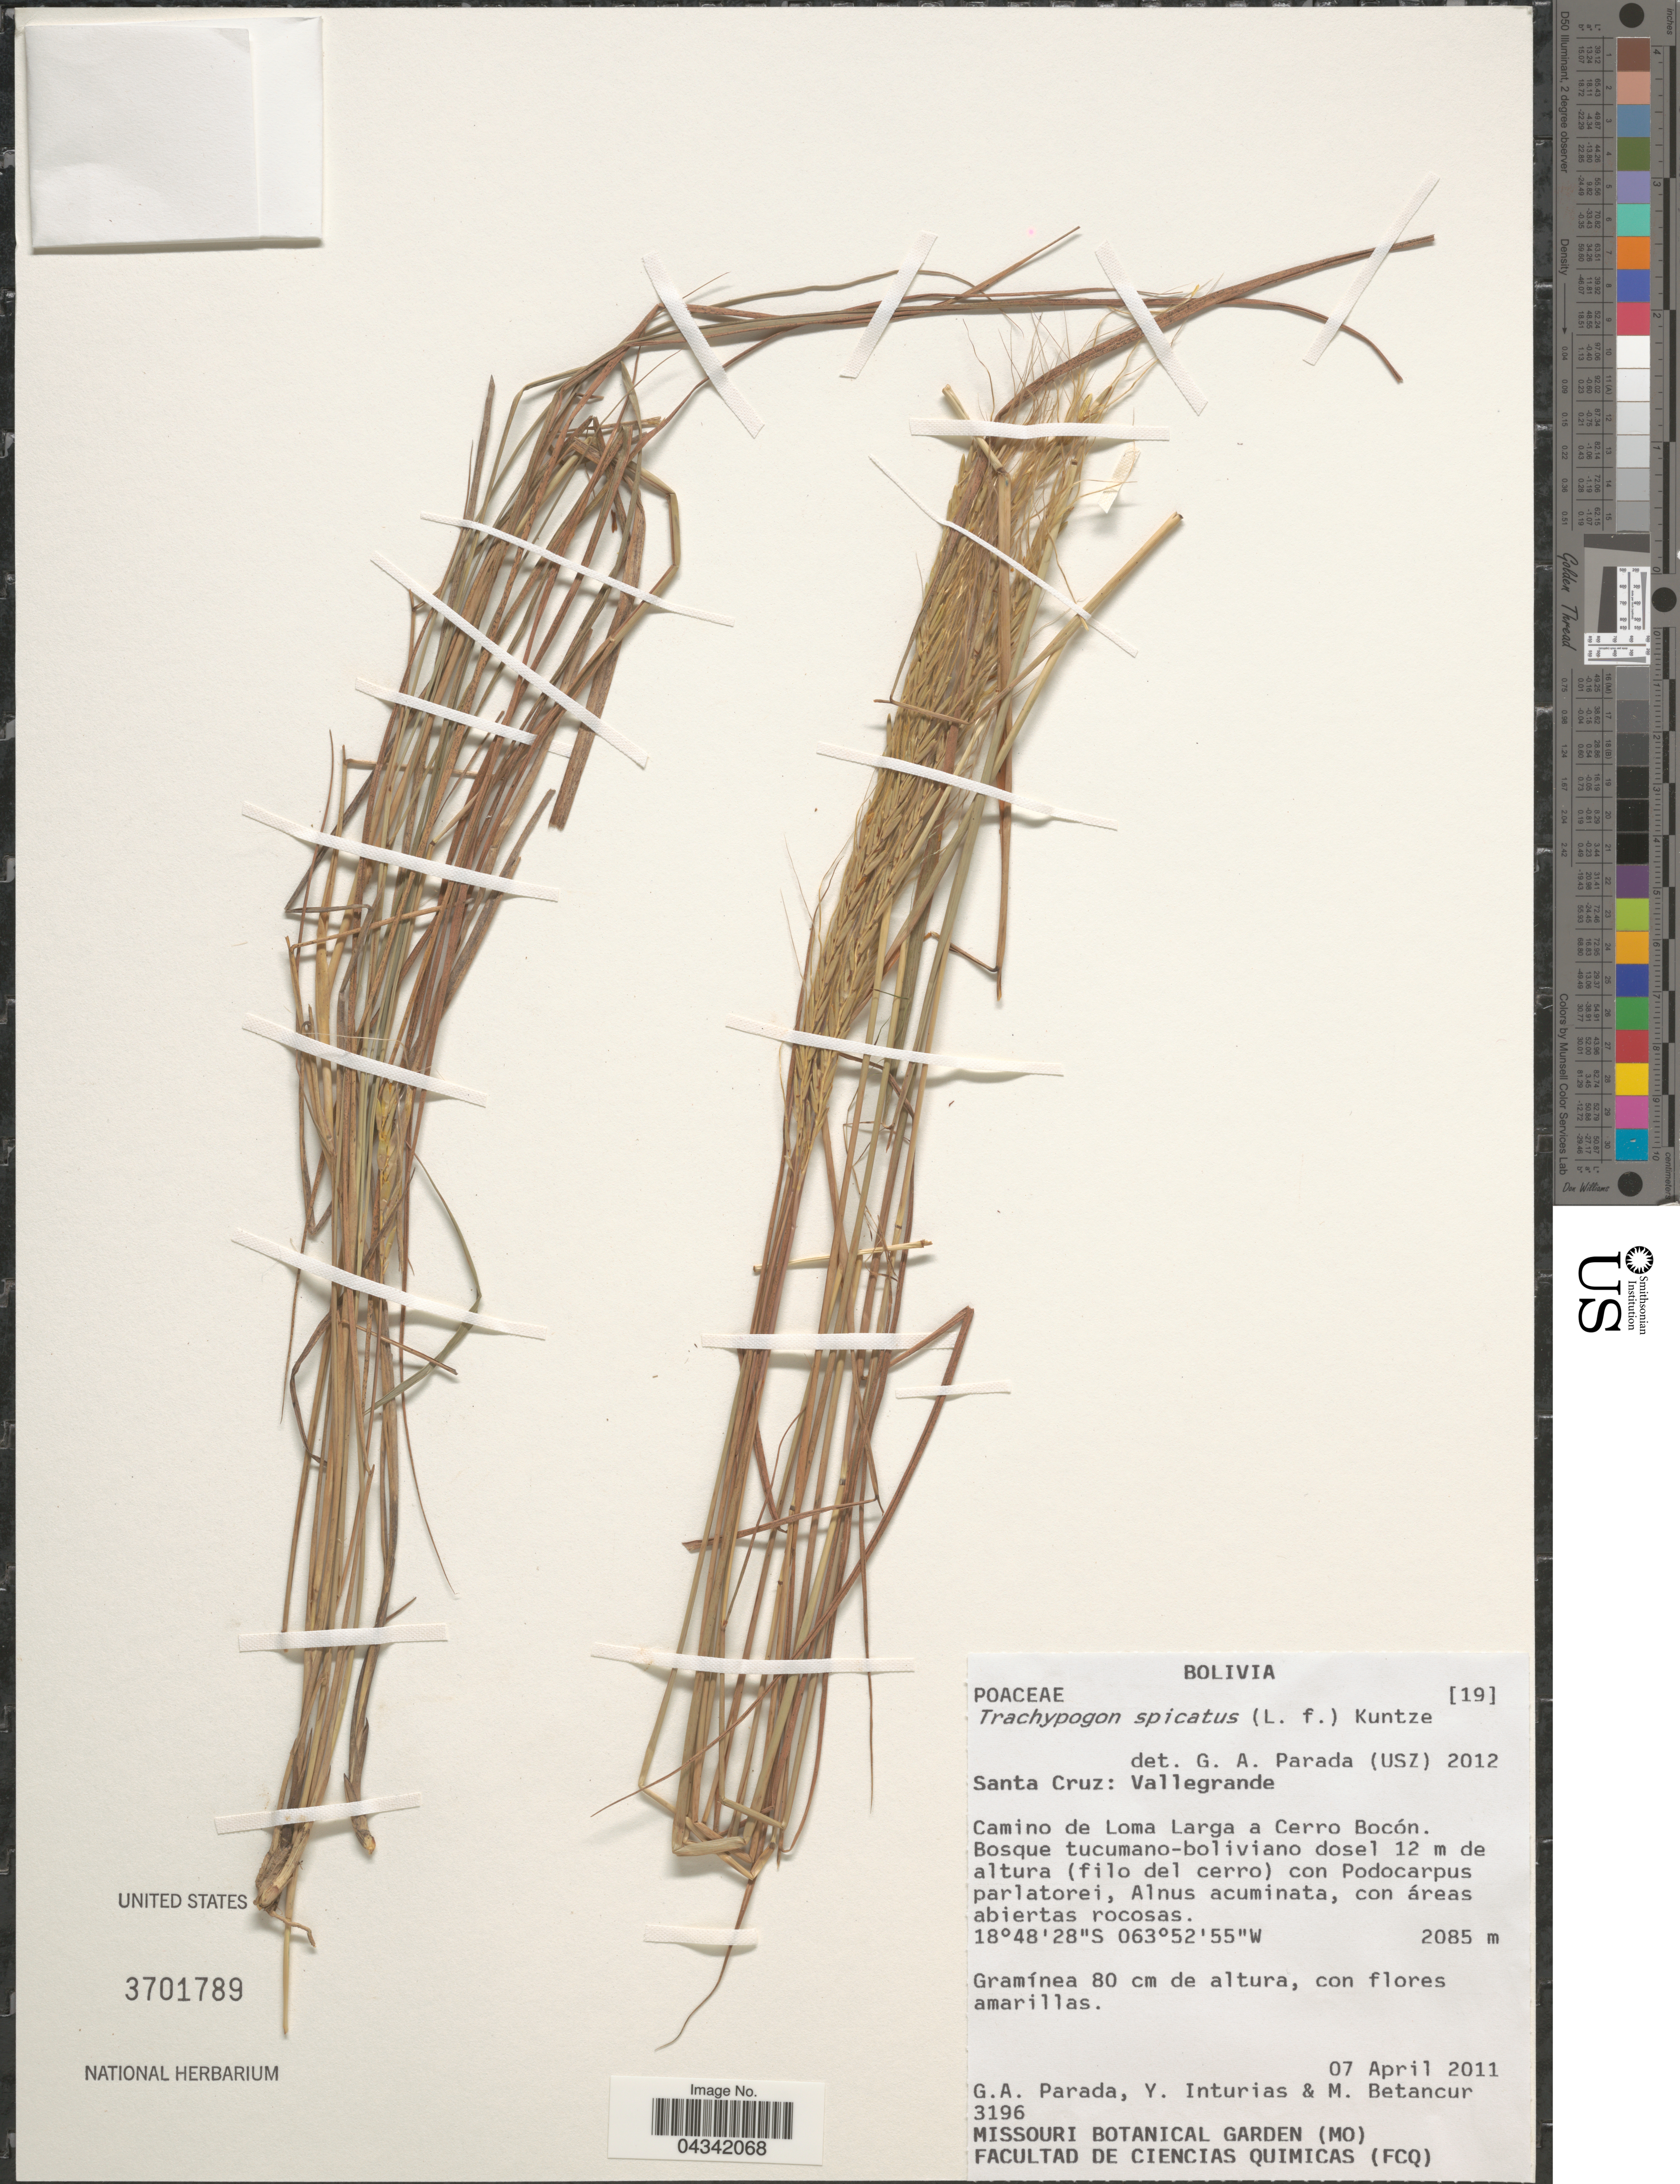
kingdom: Plantae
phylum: Tracheophyta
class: Liliopsida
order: Poales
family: Poaceae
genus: Trachypogon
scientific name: Trachypogon spicatus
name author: (L. f.) Kuntze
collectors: G. Parada, Y. Inturias & Betancur, M.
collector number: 3196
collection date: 2011-04-07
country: Bolivia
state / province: Santa Cruz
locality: Vallegrande. Camino de Loma Larga a Cerro Bocón.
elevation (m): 2085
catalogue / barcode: US 3701789